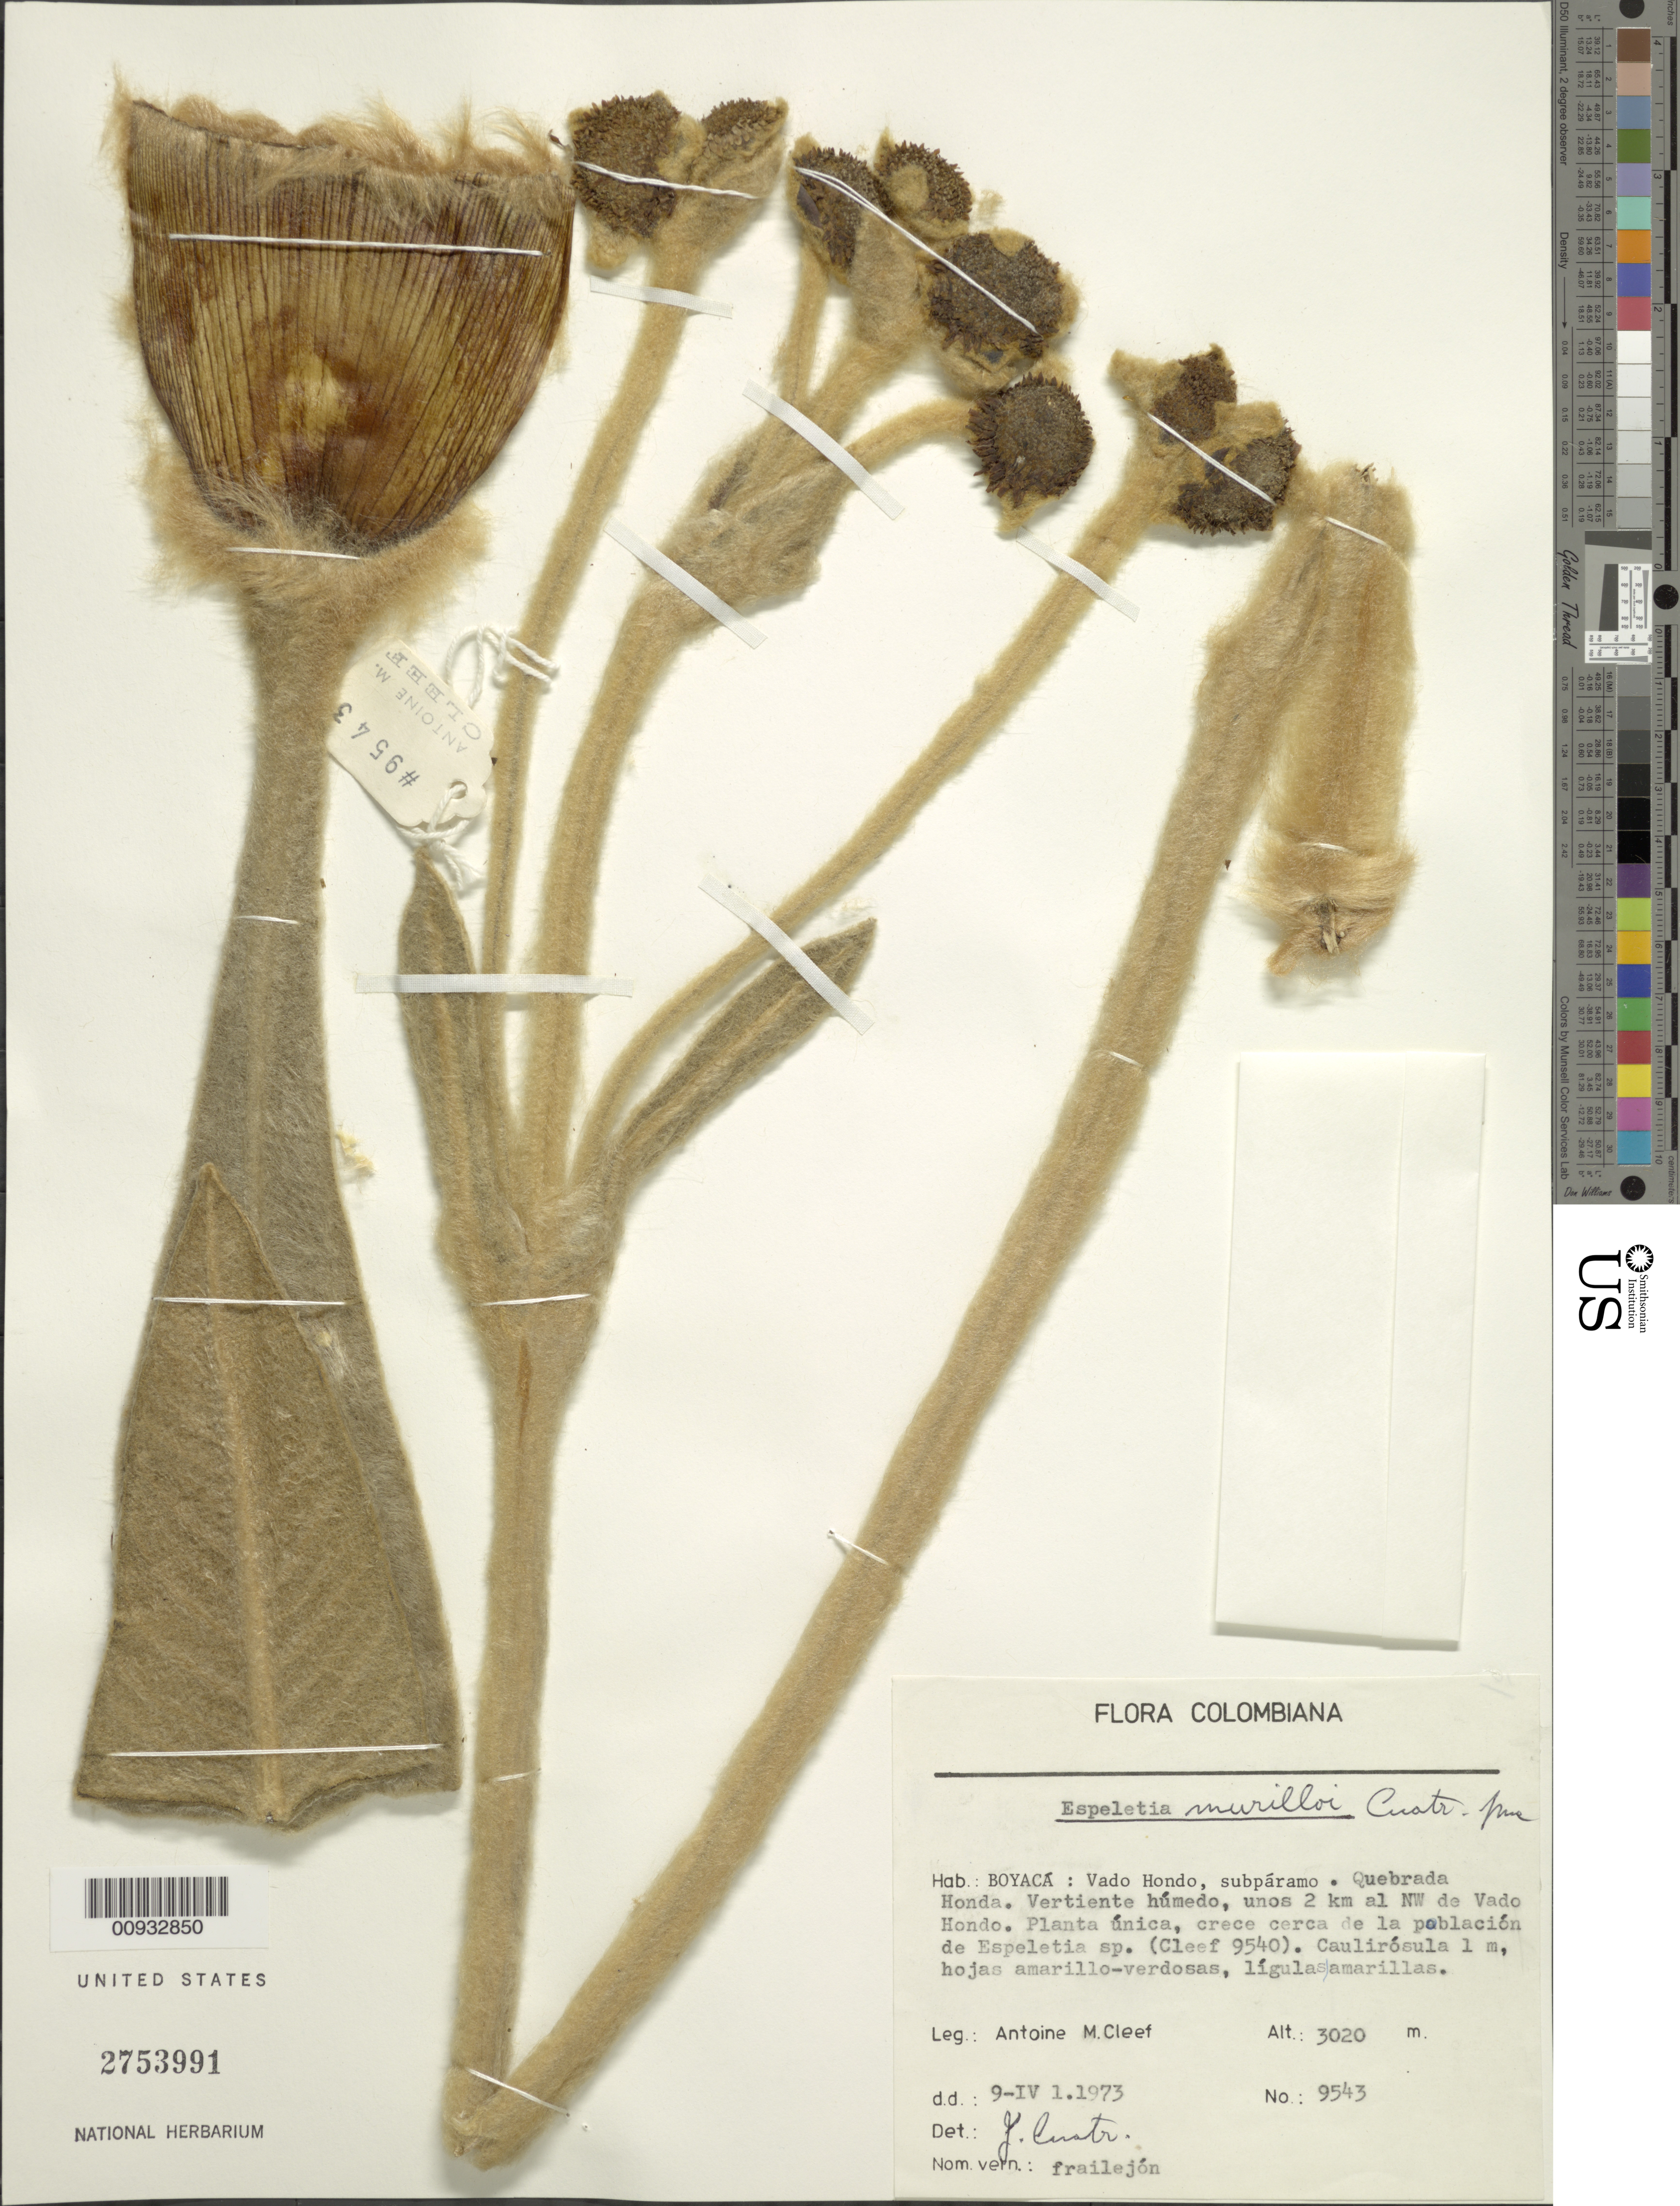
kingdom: Plantae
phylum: Tracheophyta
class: Magnoliopsida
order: Asterales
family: Asteraceae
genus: Espeletia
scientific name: Espeletia murilloi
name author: Cuatrec.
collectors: A. M. Cleef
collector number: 9543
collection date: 1973-04-09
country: Colombia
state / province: Boyacá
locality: Vado Hondo, Quebrada Honda, unos 2 km al NW de Vado Hondo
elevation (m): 3020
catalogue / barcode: US 2753991